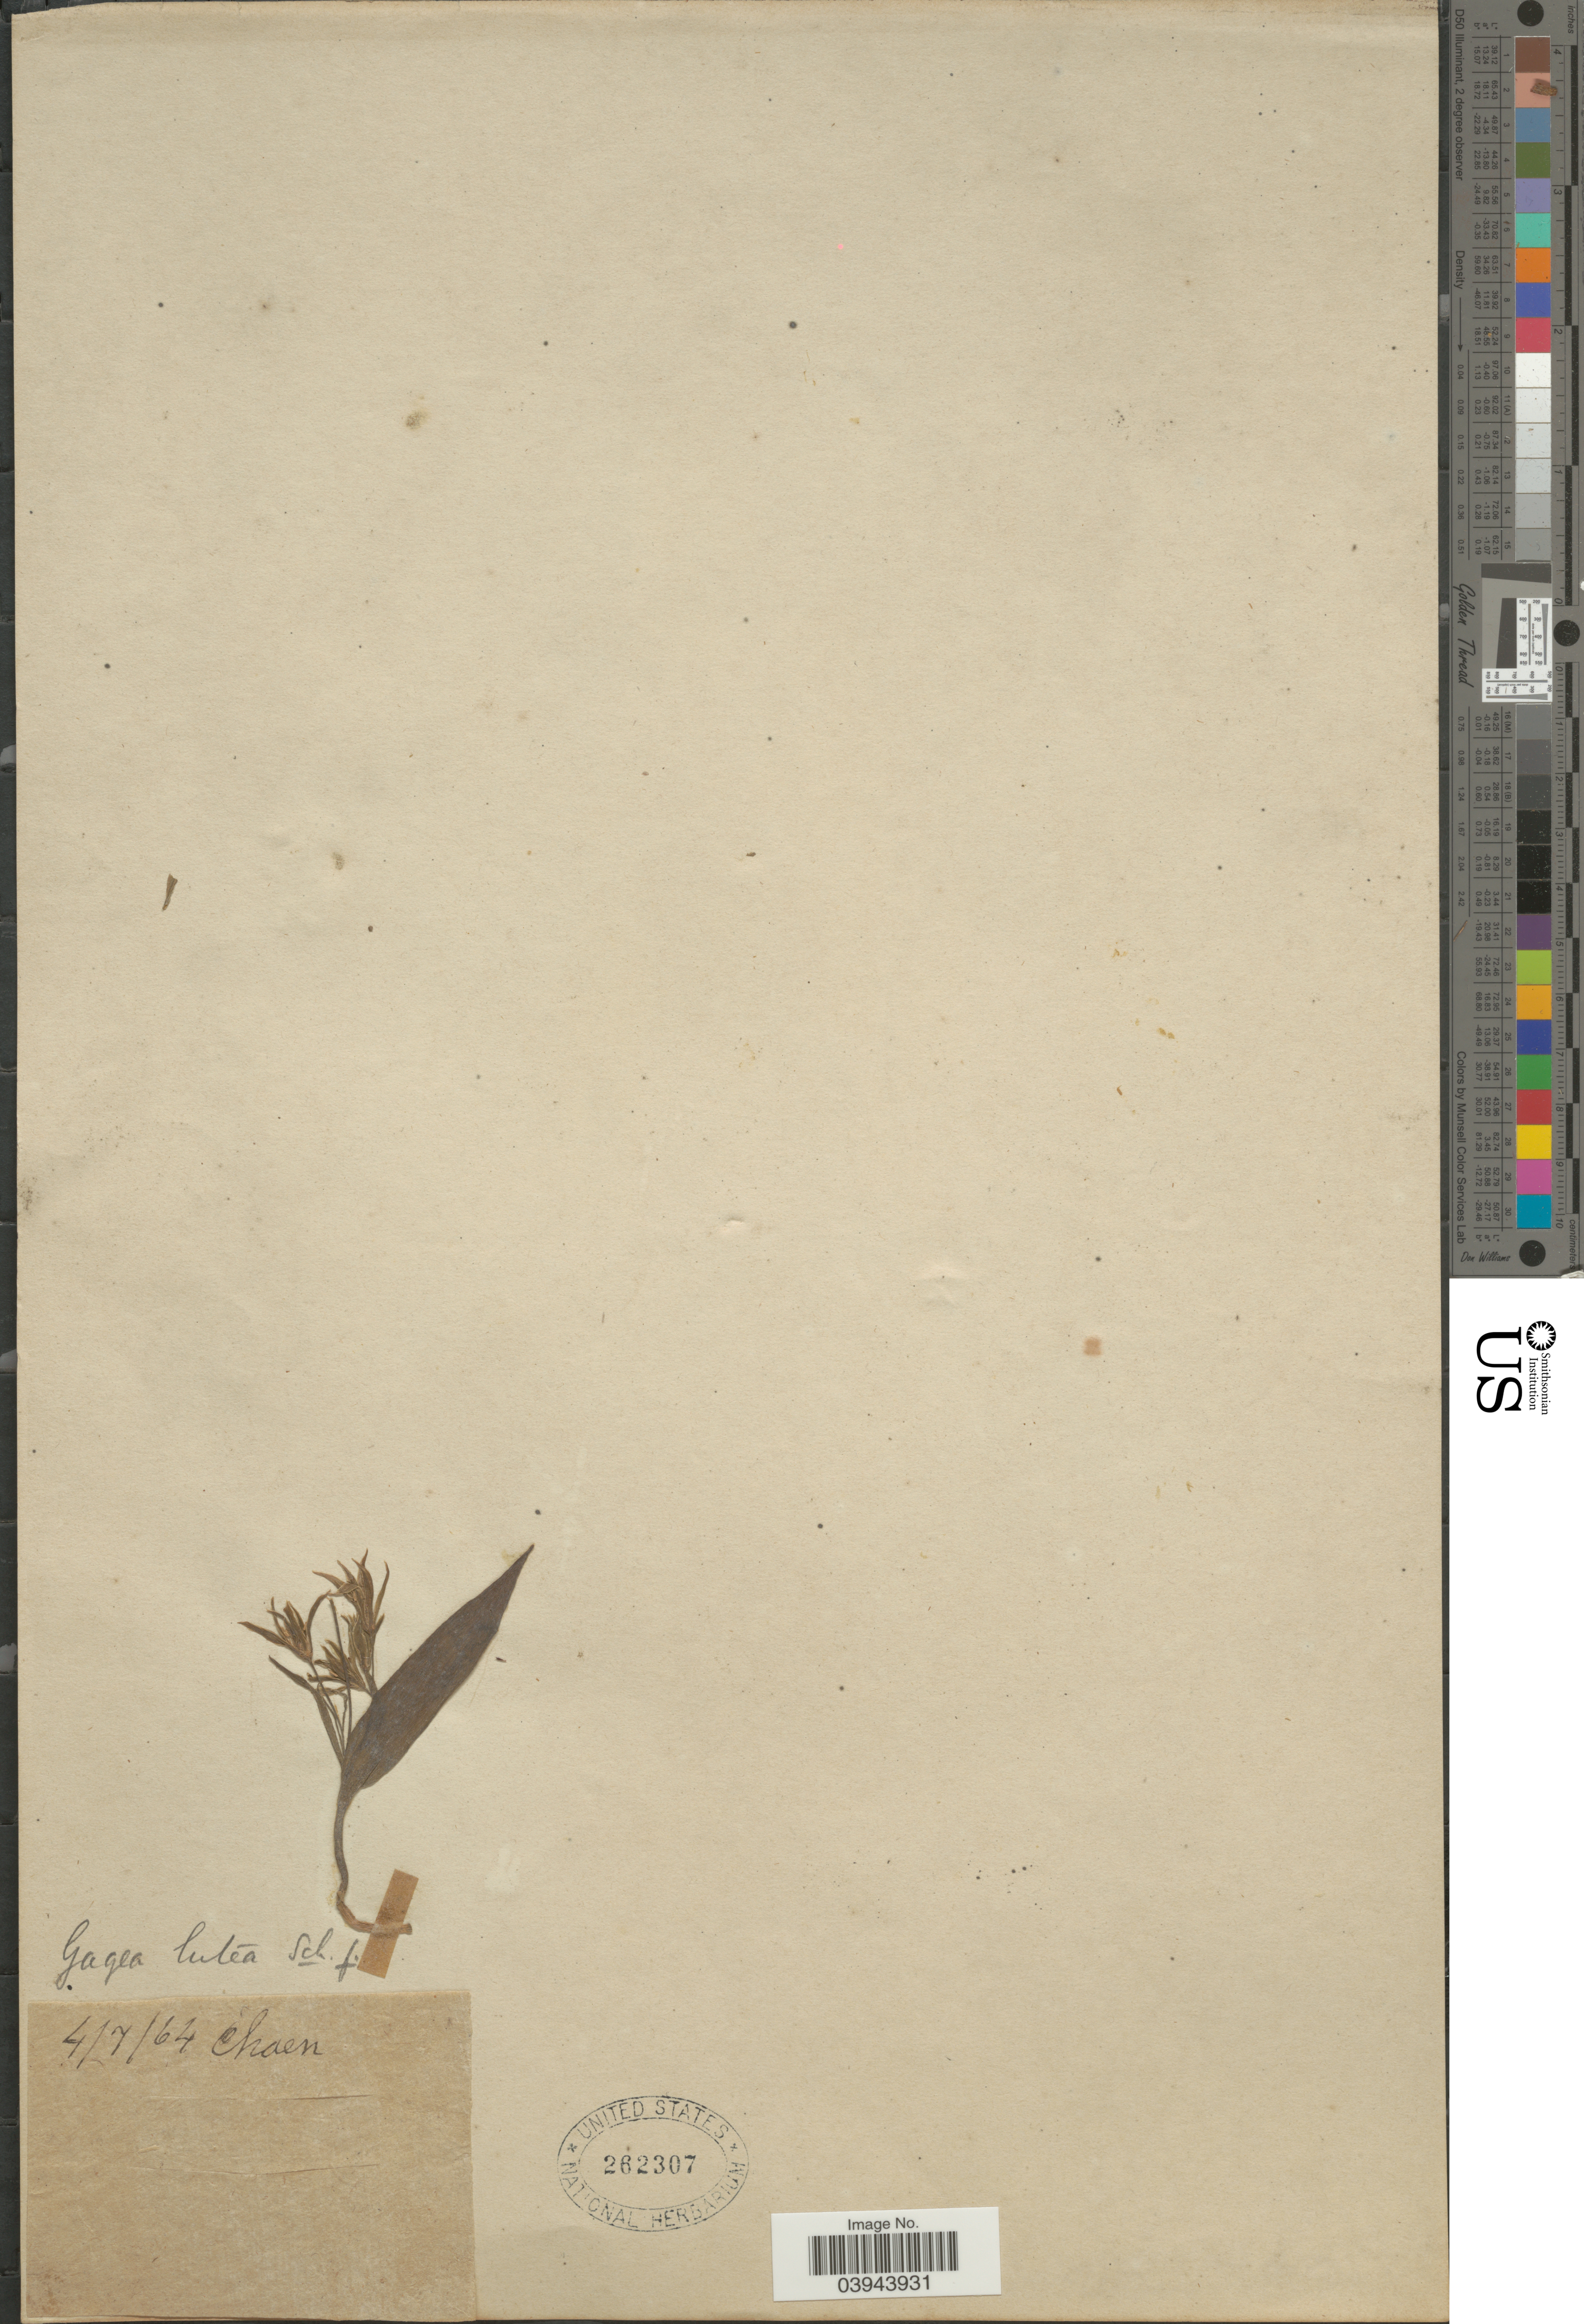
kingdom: Plantae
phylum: Tracheophyta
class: Liliopsida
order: Liliales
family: Liliaceae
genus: Gagea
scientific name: Gagea lutea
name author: (L.) Ker Gawl.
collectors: Chaen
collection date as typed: Transcribed d/m/y: 4/7/64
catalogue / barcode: US 262307